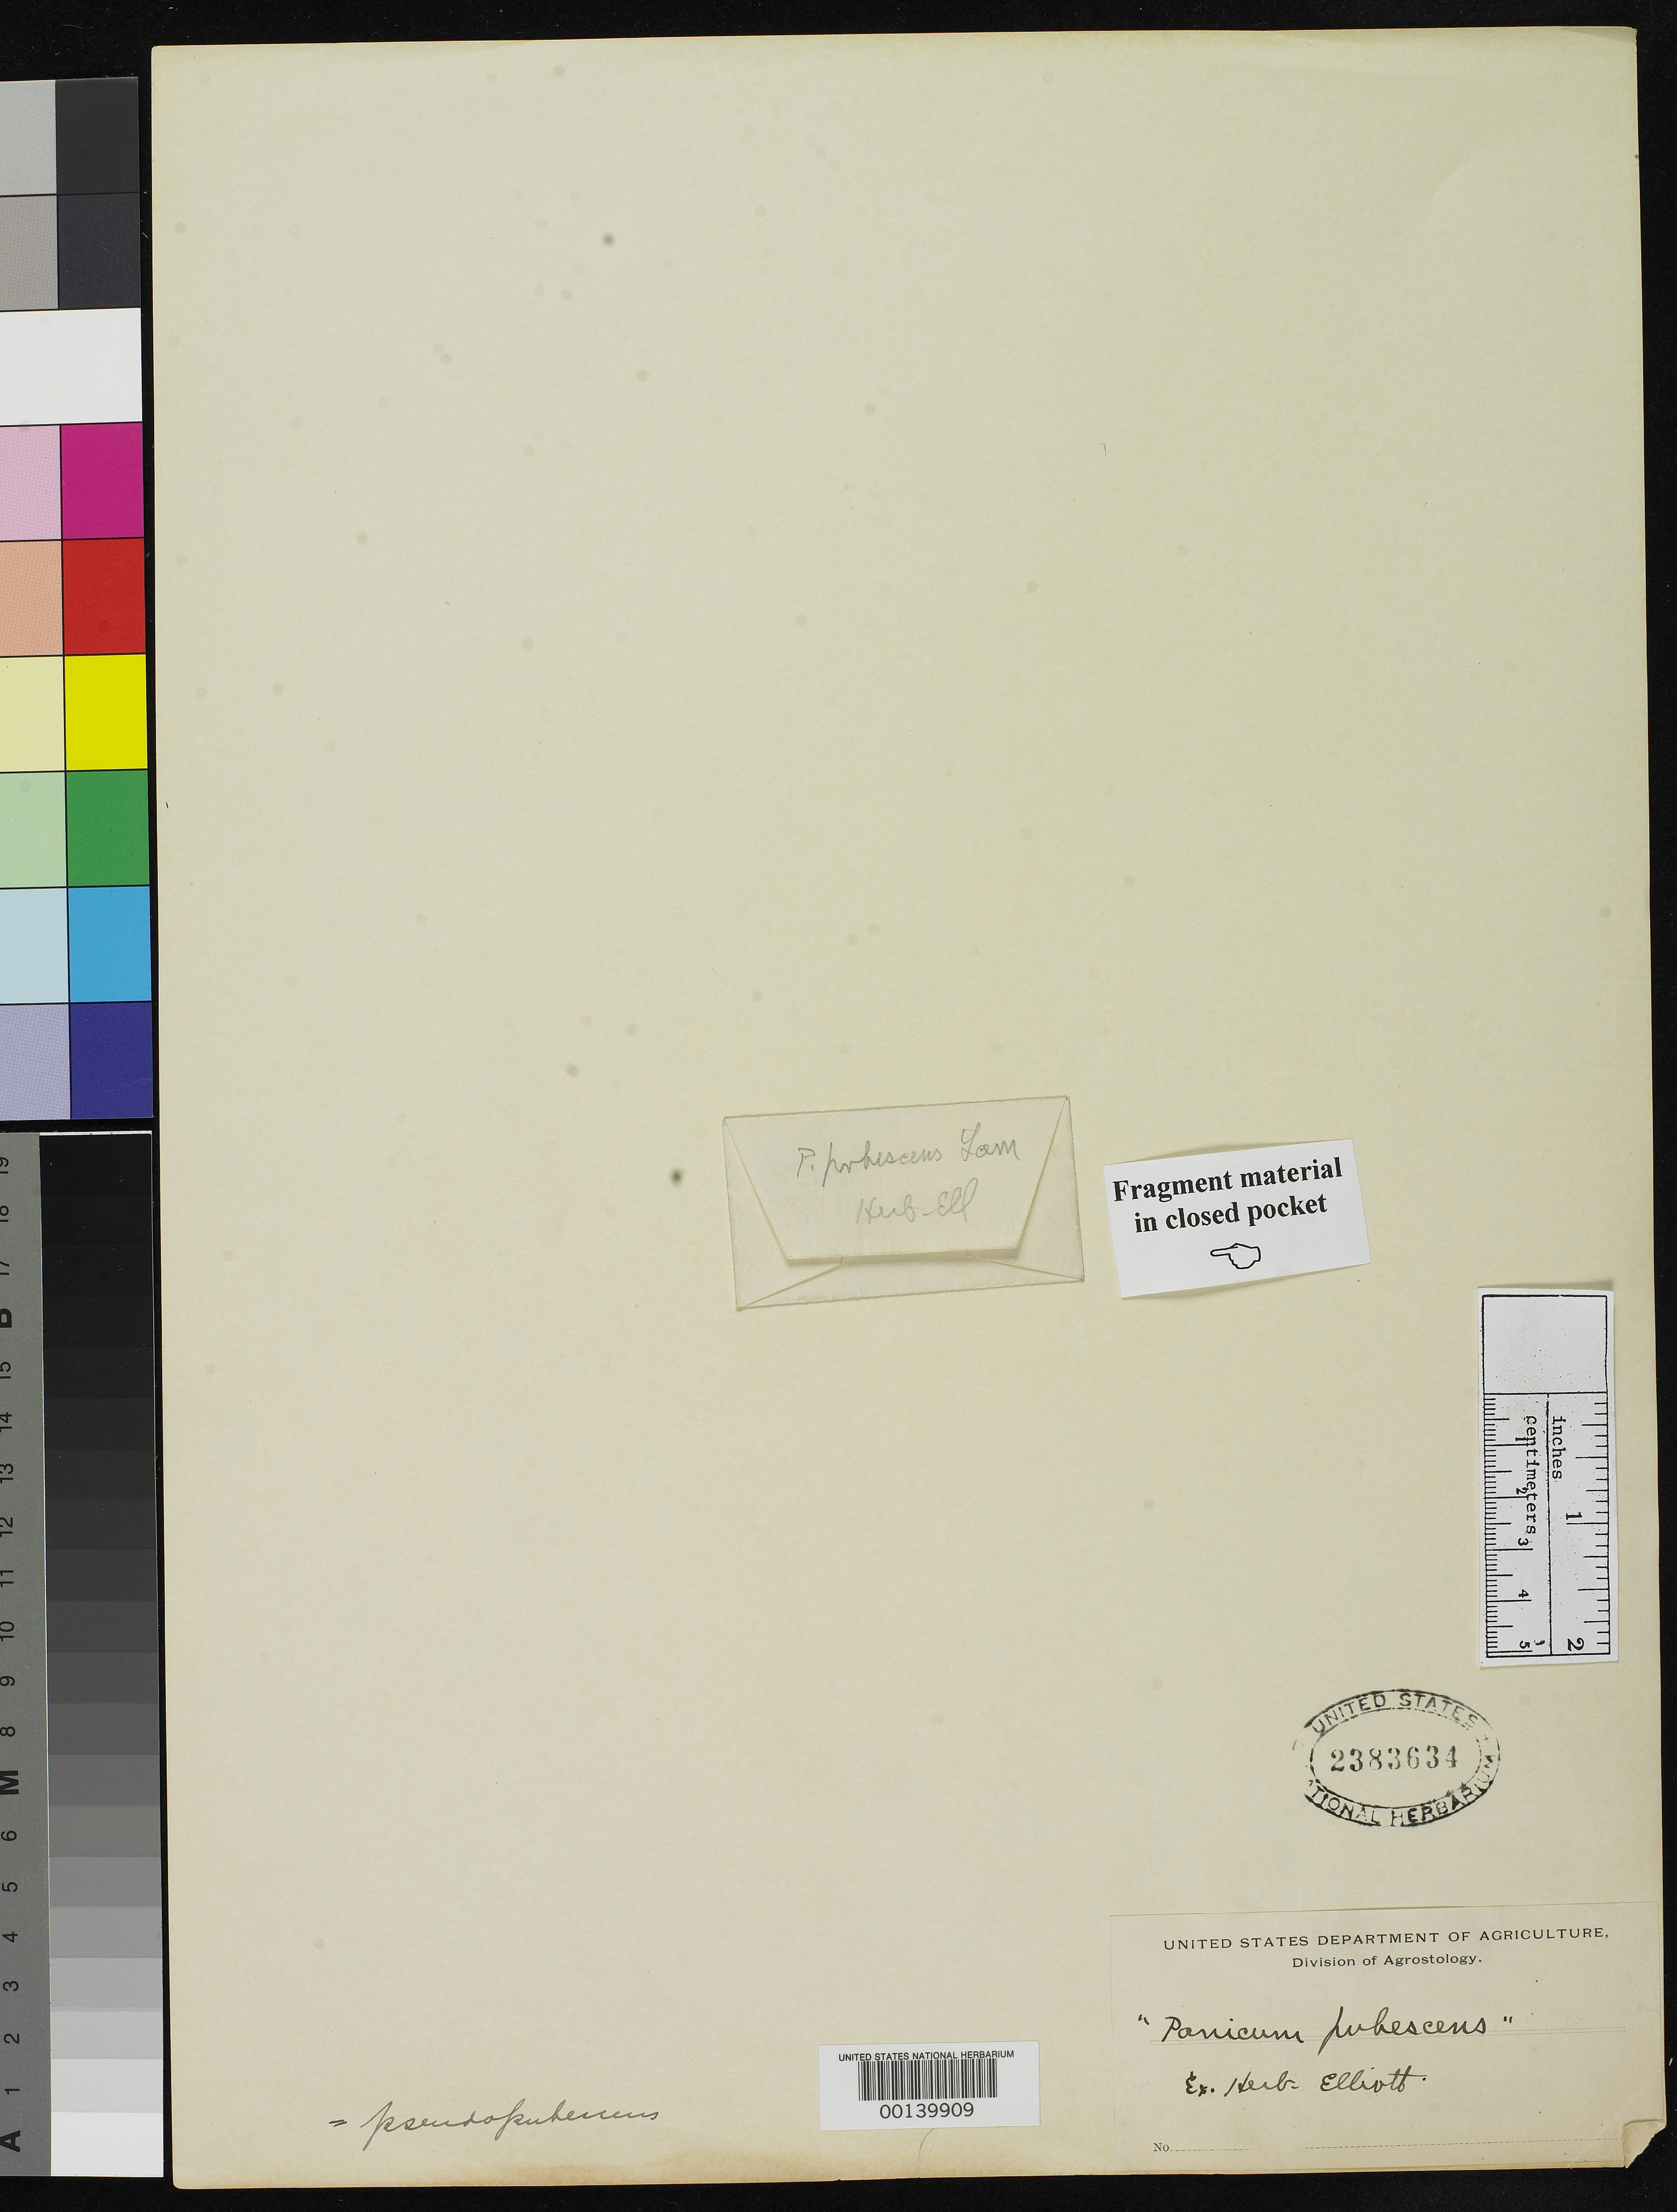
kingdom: Plantae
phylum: Tracheophyta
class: Liliopsida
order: Poales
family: Poaceae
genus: Panicum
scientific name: Panicum pubescens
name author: Lam.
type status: Syntype Fragment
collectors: -. Sherard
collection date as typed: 1721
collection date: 1721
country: India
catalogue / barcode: US 2383634